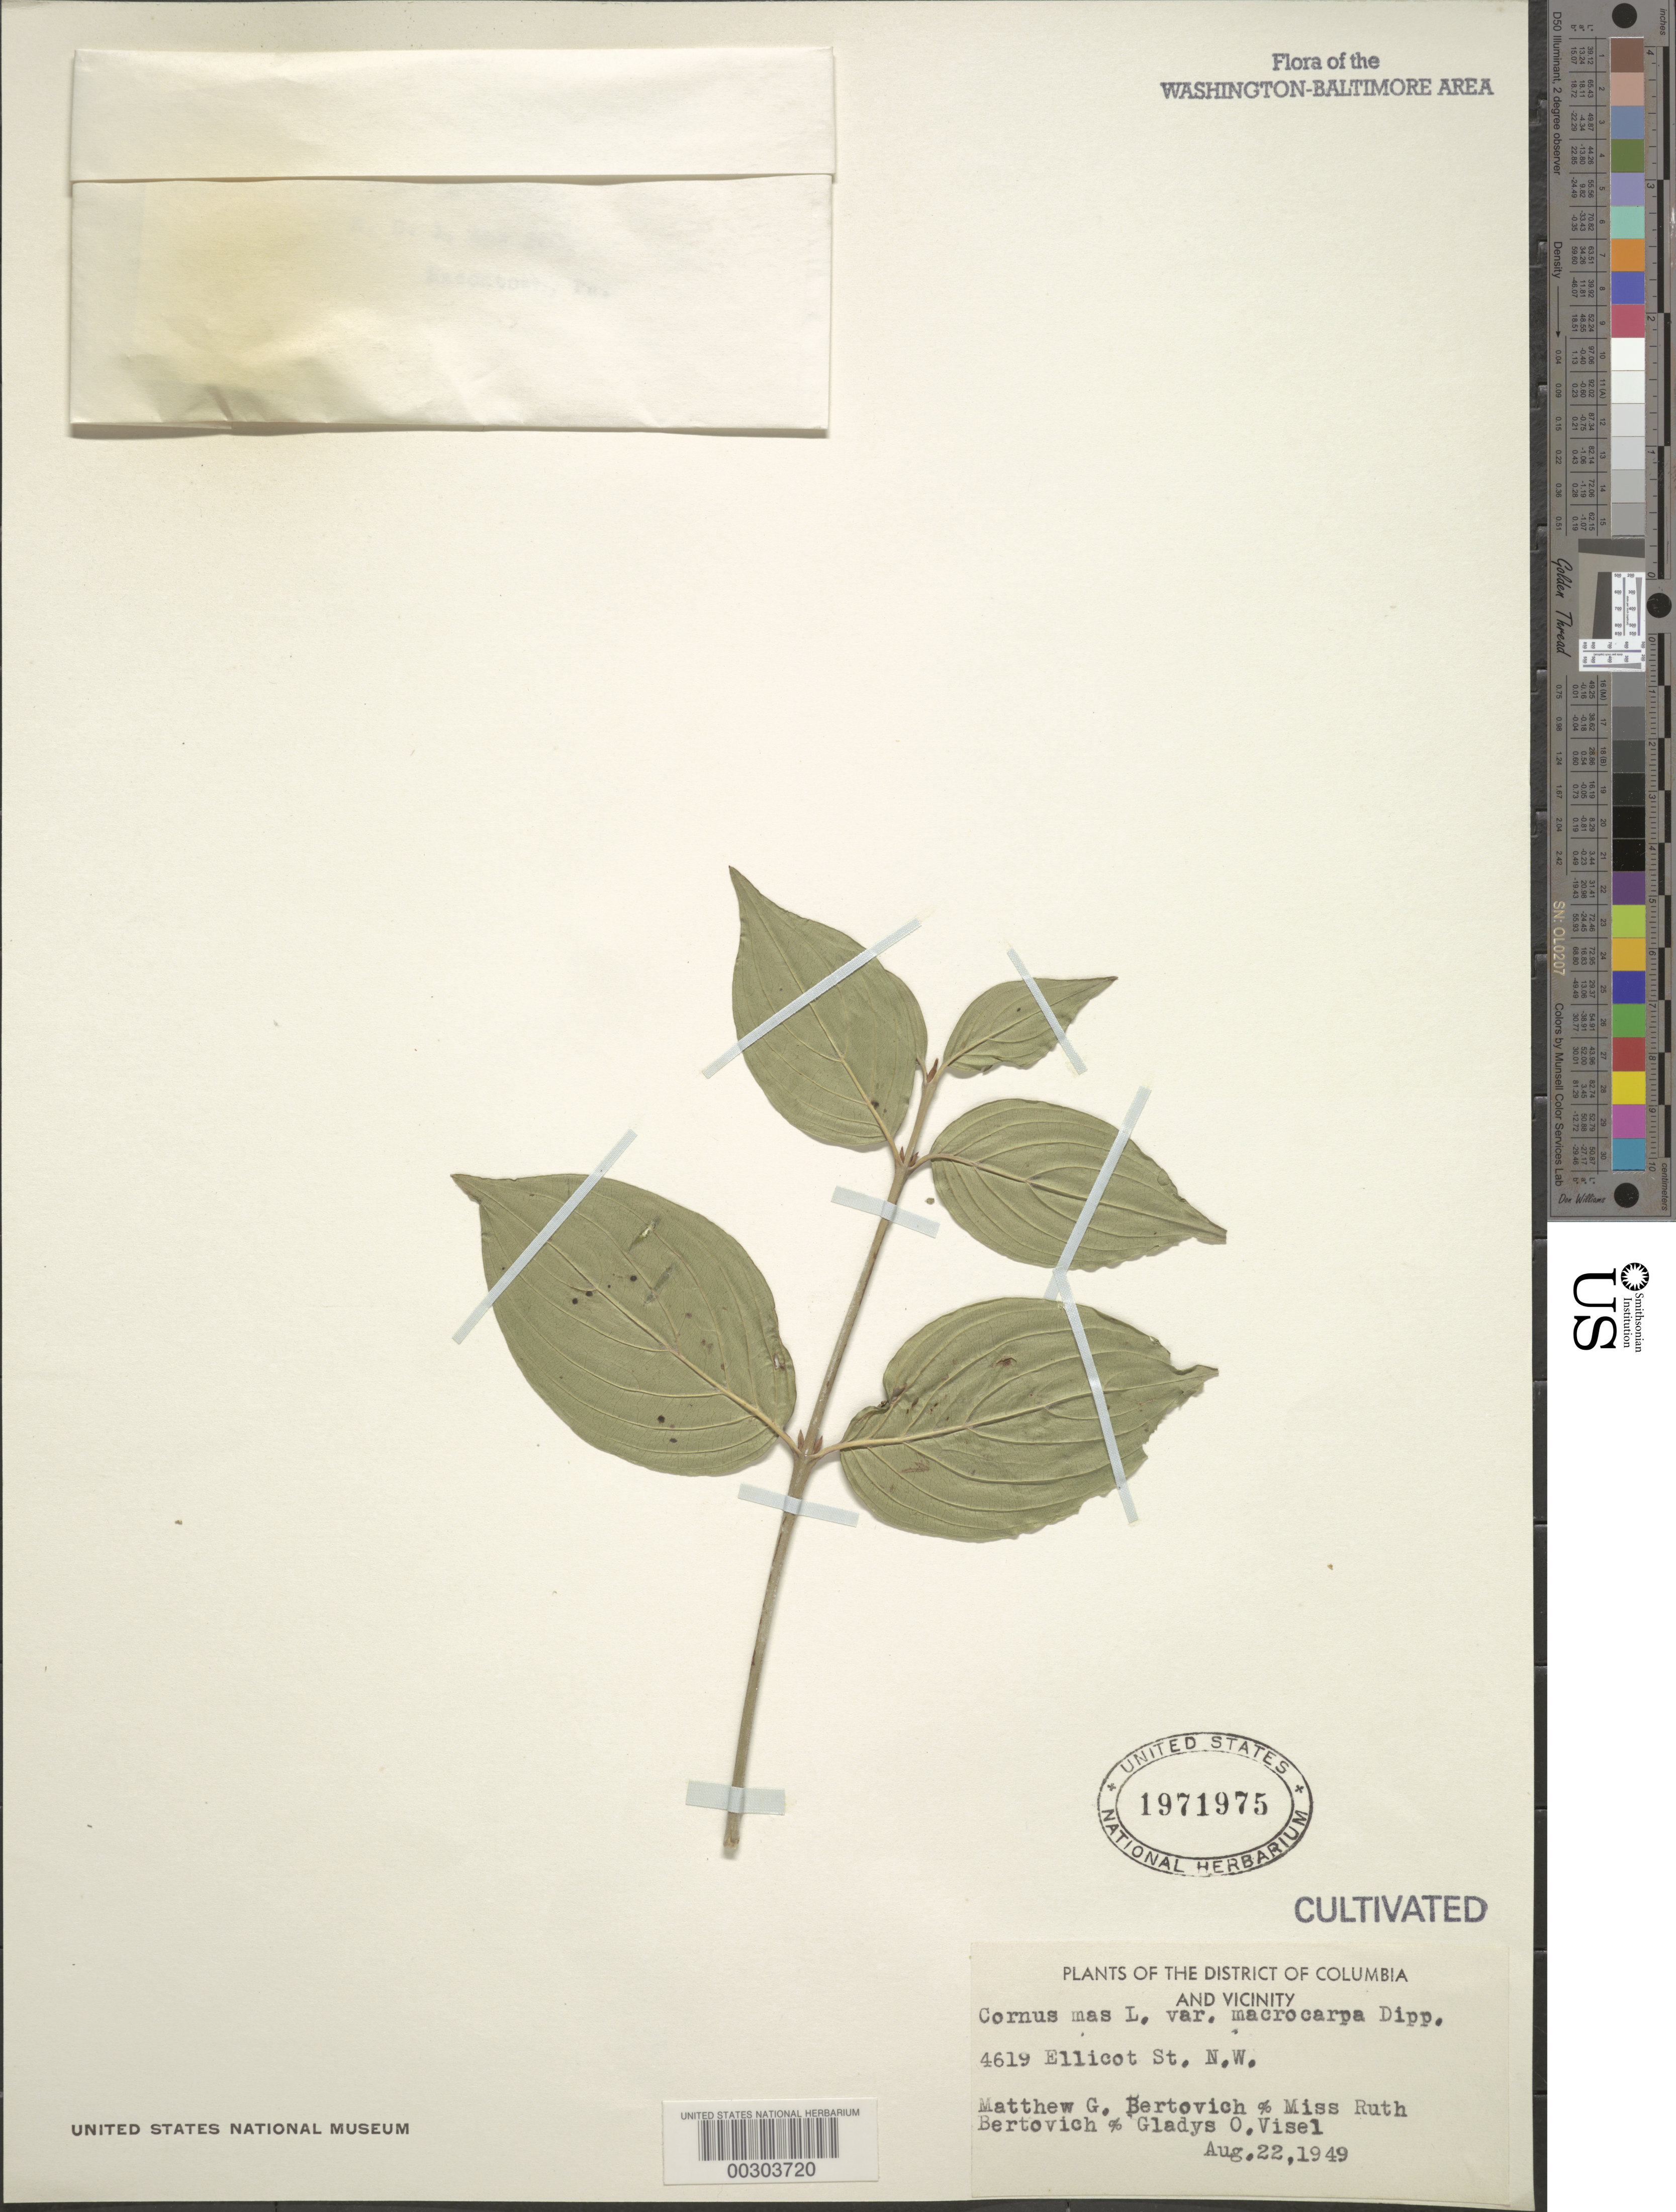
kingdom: Plantae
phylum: Tracheophyta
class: Magnoliopsida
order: Cornales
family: Cornaceae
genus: Cornus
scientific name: Cornus mas var. macrocarpa Dippel, ined.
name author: Dippel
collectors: M. Bertovich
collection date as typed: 22 Aug 1949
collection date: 1949-08-22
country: United States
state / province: District of Columbia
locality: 4619 Ellicot St NW, Washington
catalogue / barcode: US 1971975